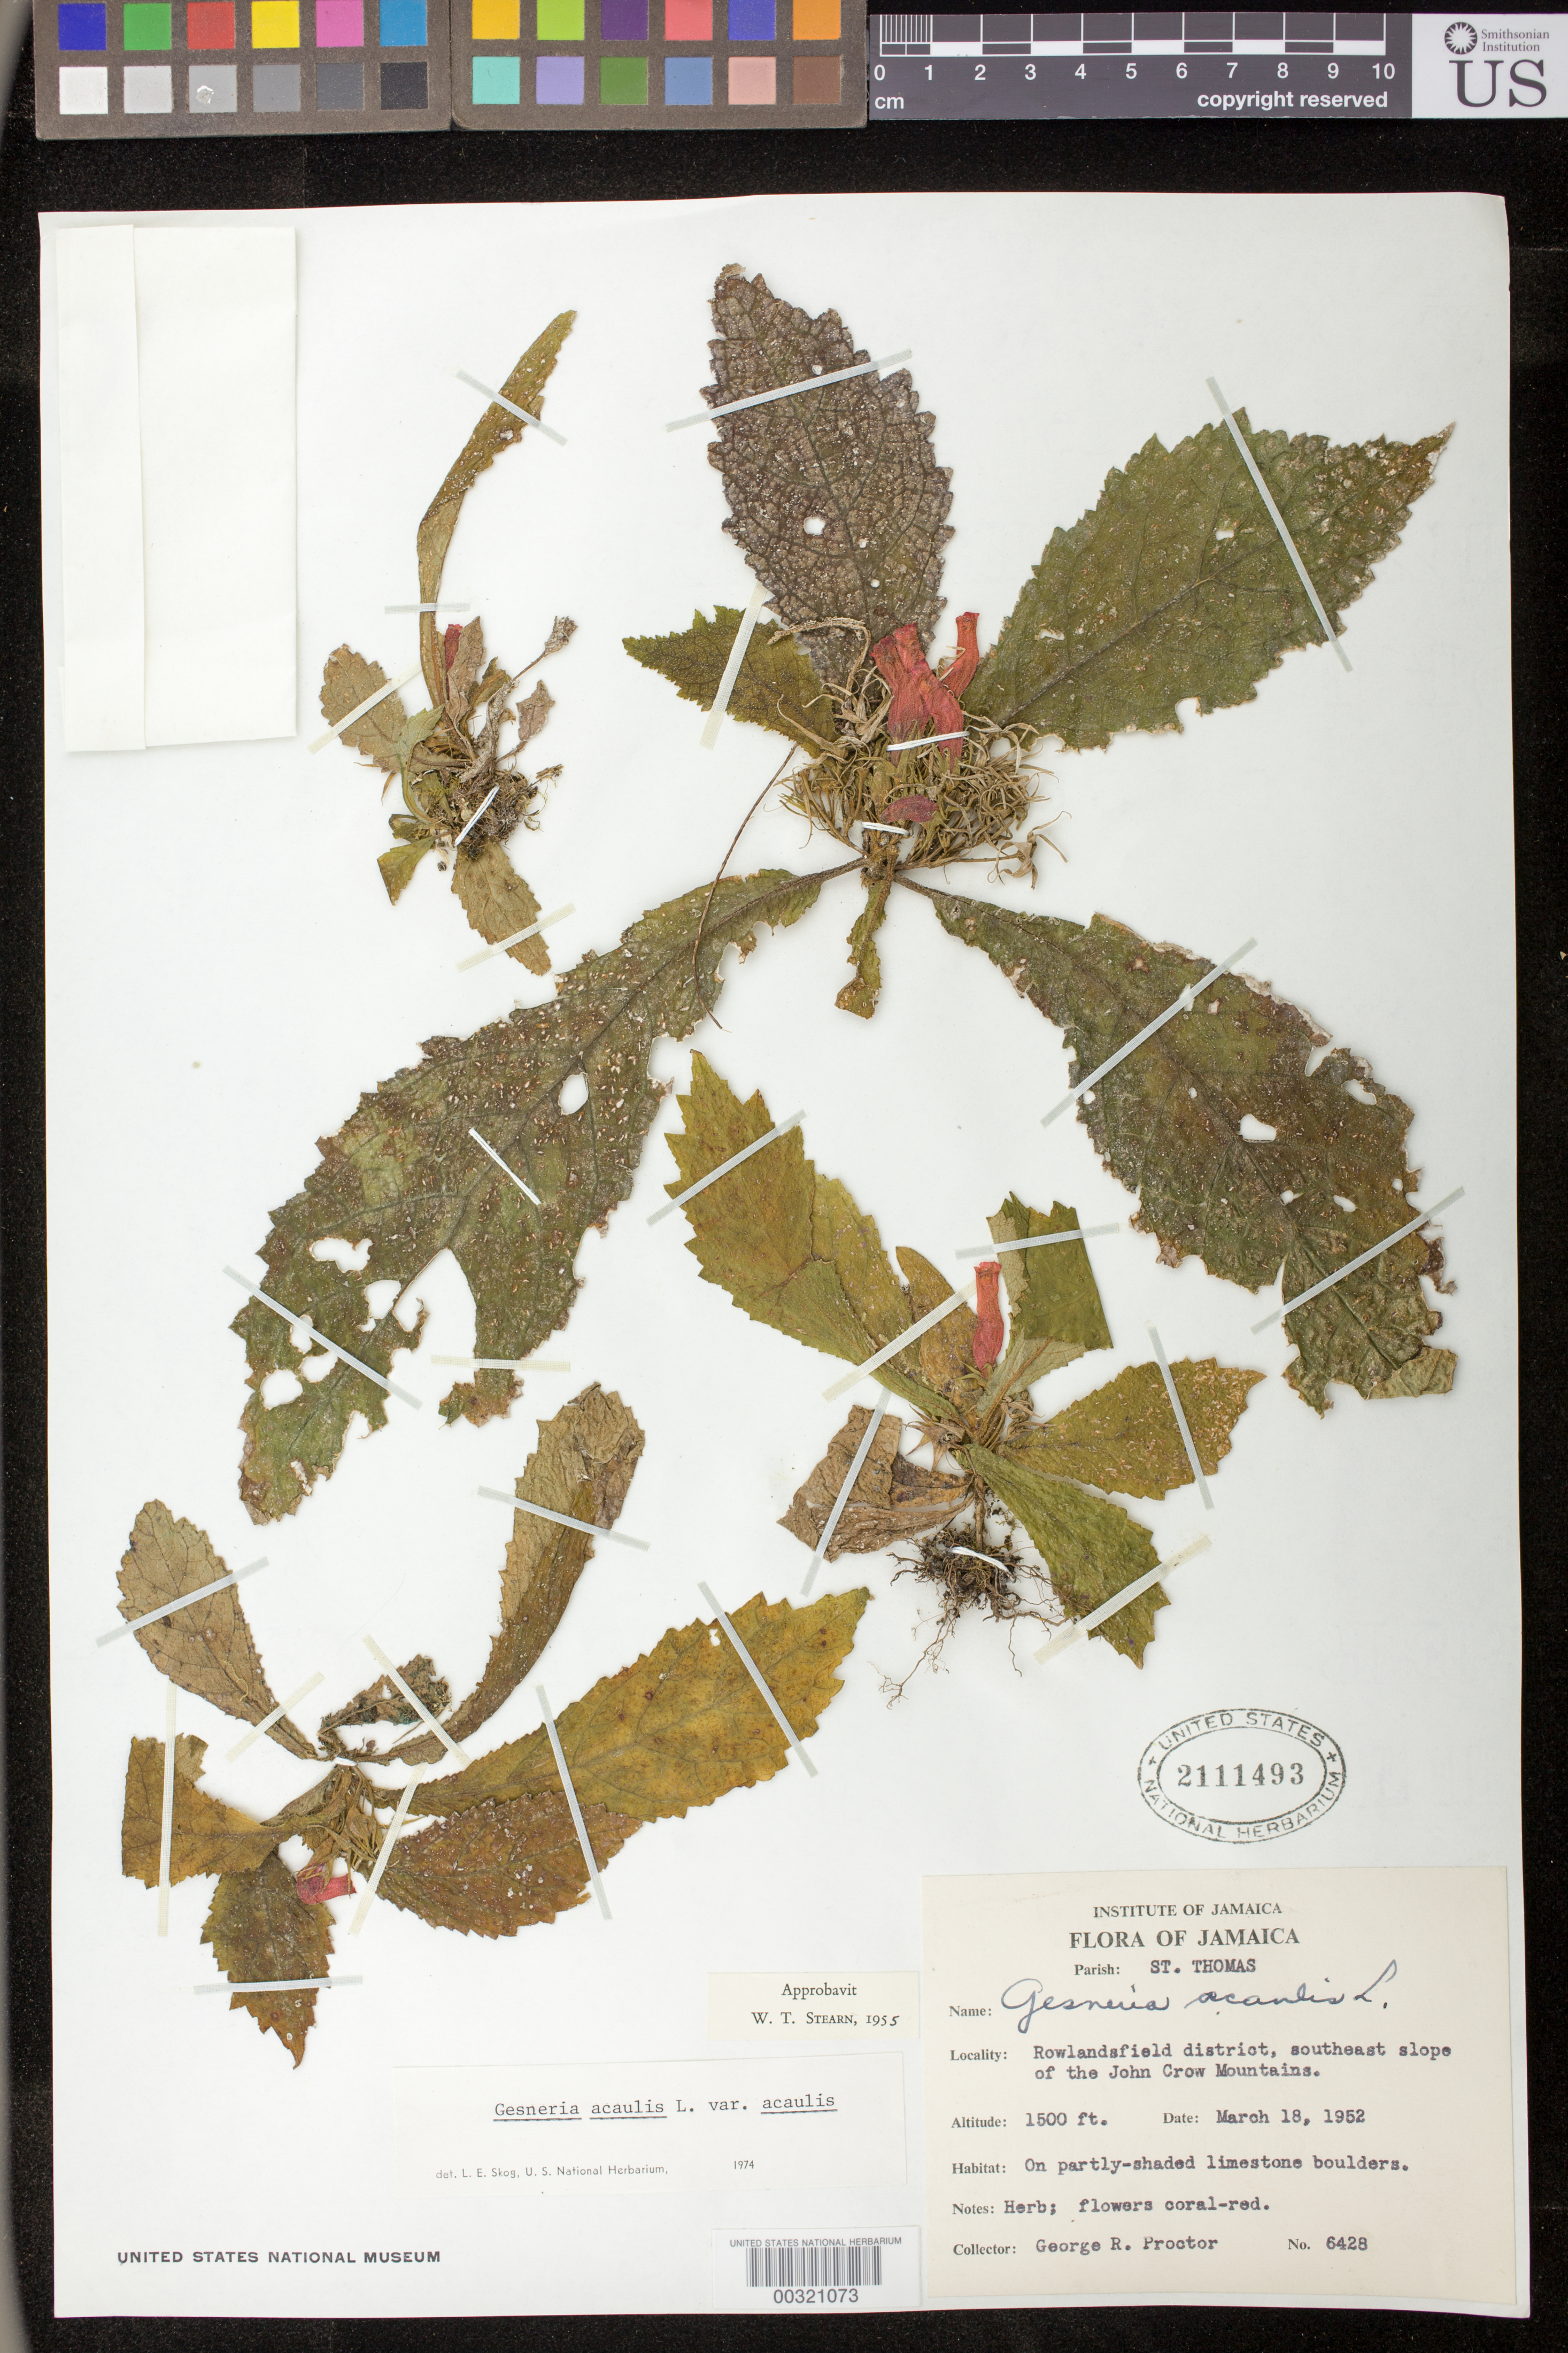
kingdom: Plantae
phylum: Tracheophyta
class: Magnoliopsida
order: Lamiales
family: Gesneriaceae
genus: Gesneria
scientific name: Gesneria acaulis var. acaulis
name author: L.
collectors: G. R. Proctor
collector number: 6428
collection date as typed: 18 Mar 1952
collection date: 1952-03-18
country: Jamaica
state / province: Saint Thomas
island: Jamaica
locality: Rowlandsfield district, SE slope of the John Crow Mountains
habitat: On partly shaded limestone boulders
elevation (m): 457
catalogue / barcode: US 2111493